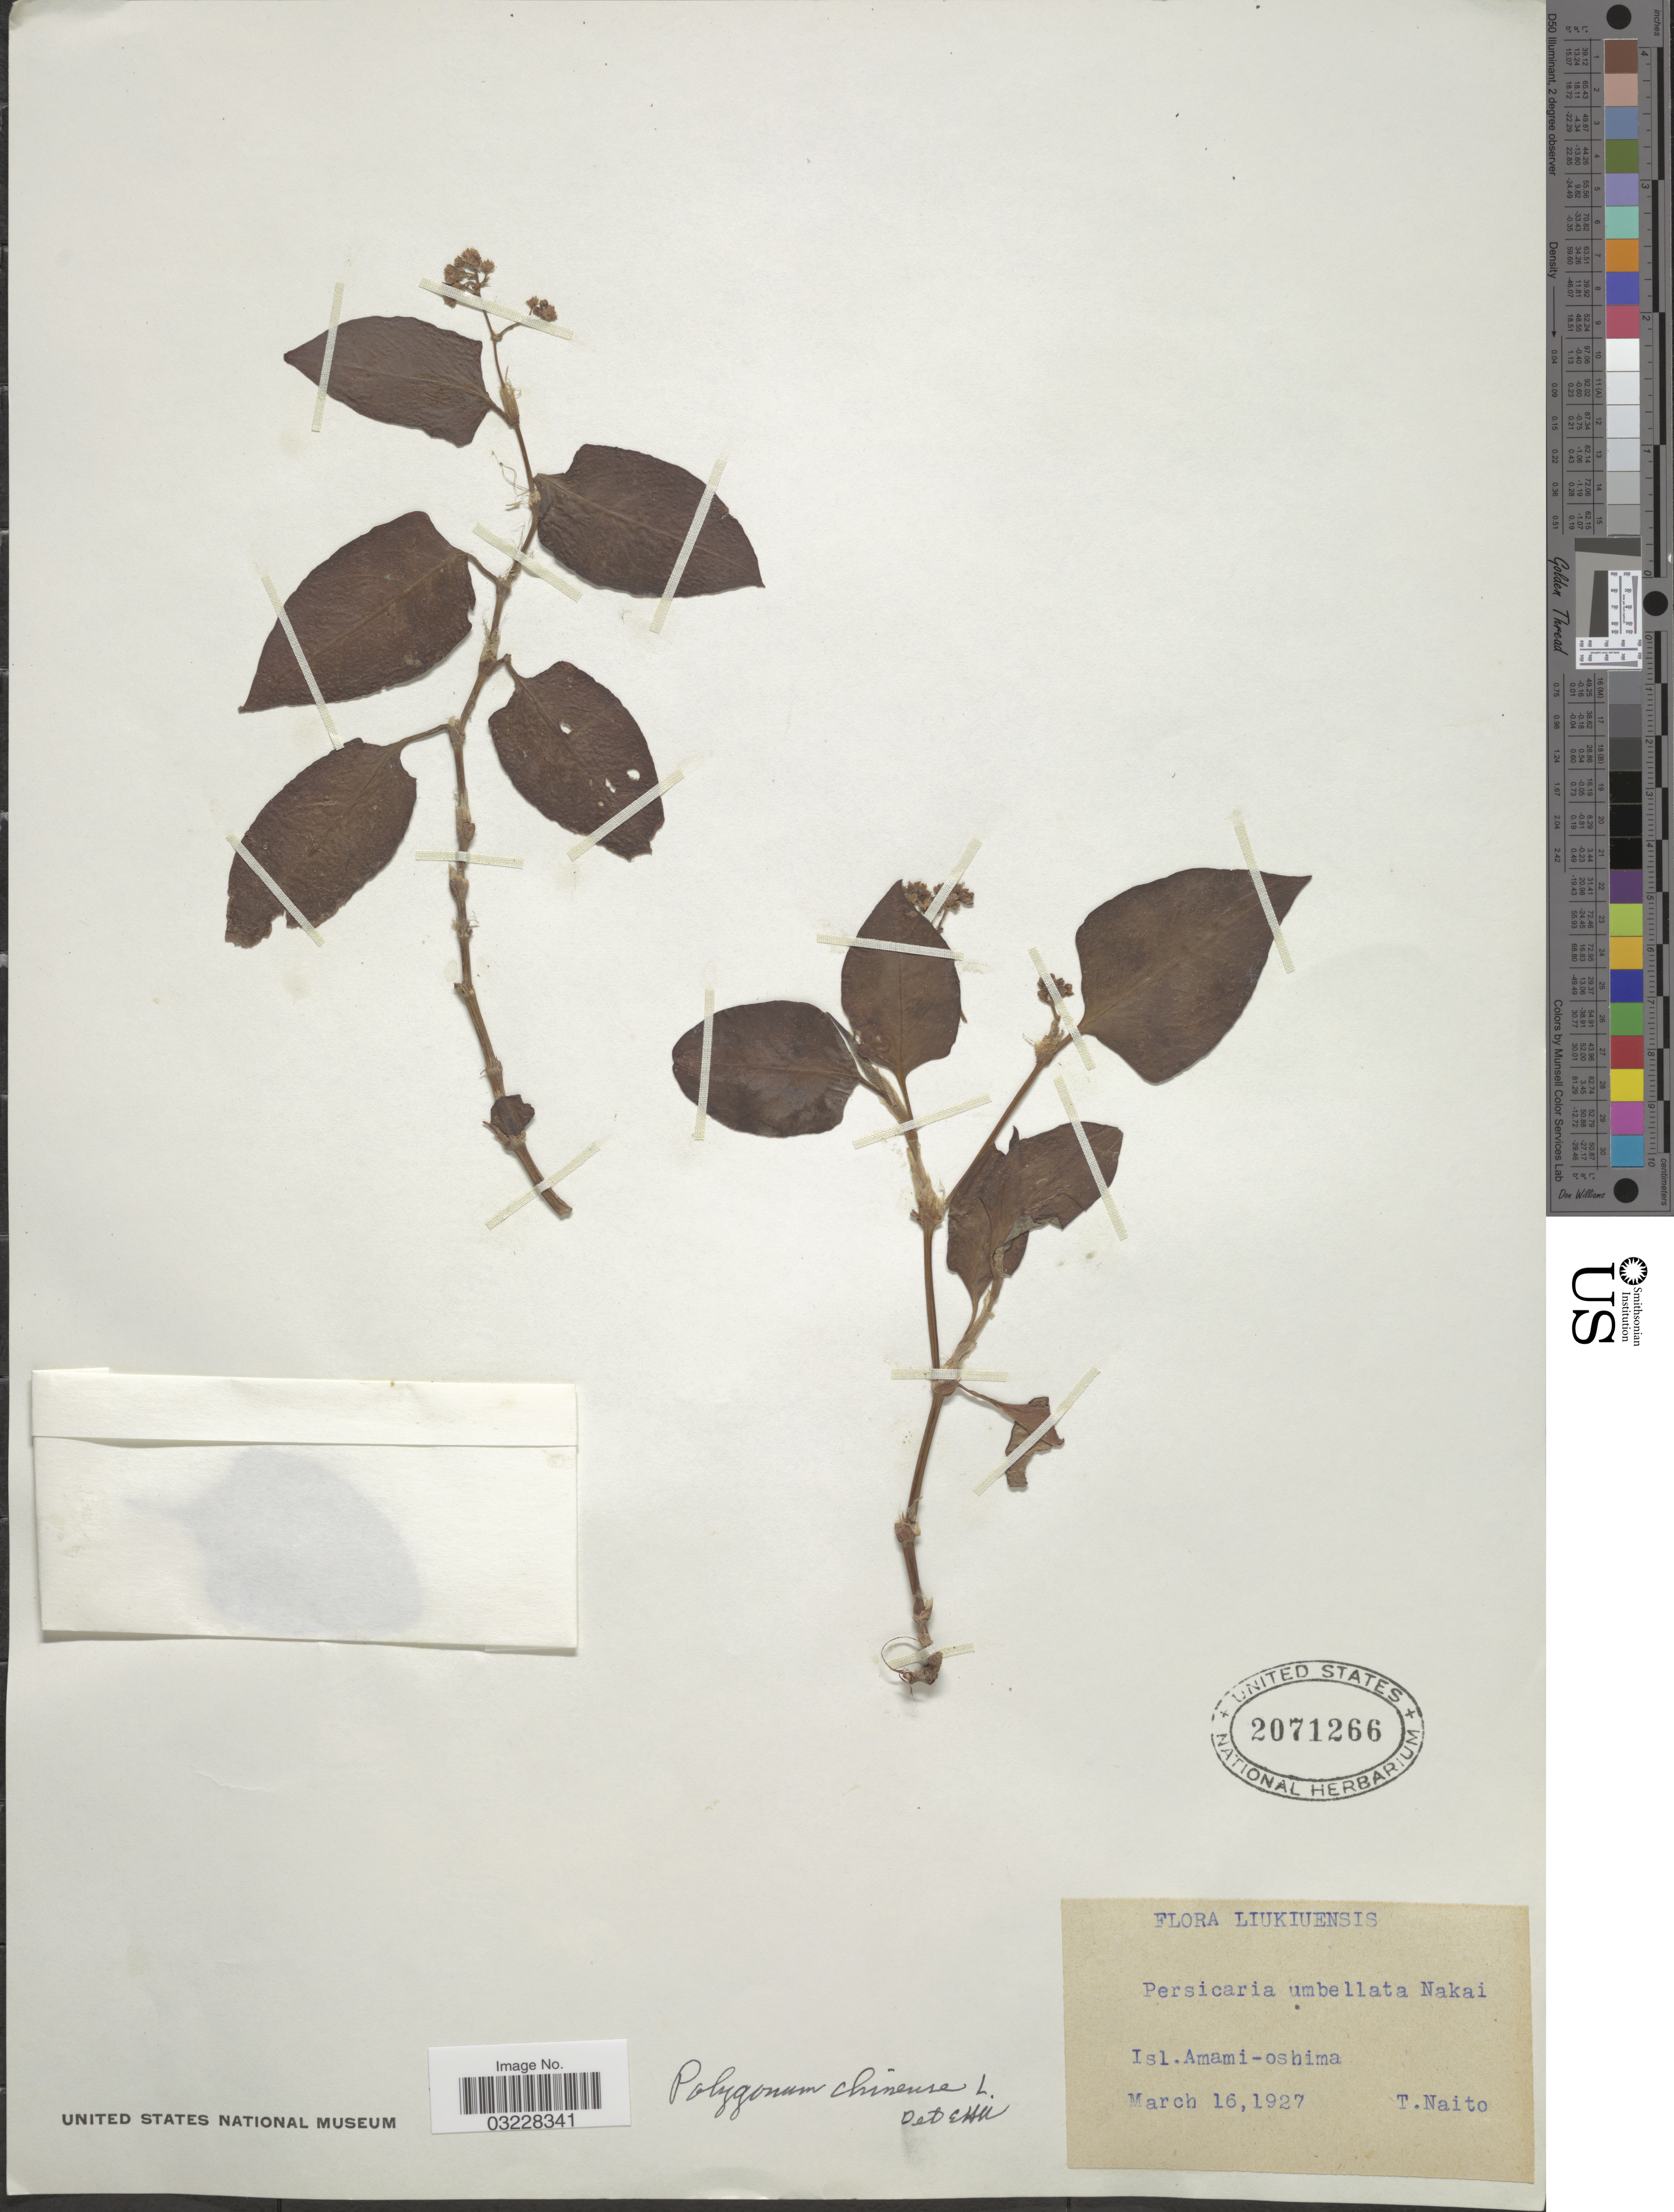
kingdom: Plantae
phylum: Tracheophyta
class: Magnoliopsida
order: Caryophyllales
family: Polygonaceae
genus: Polygonum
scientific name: Polygonum chinense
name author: L.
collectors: T. Naito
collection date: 1927-03-16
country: Japan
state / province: Okinawa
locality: Liukiuensis. Isl. Amami-oshima.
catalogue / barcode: US 2071266